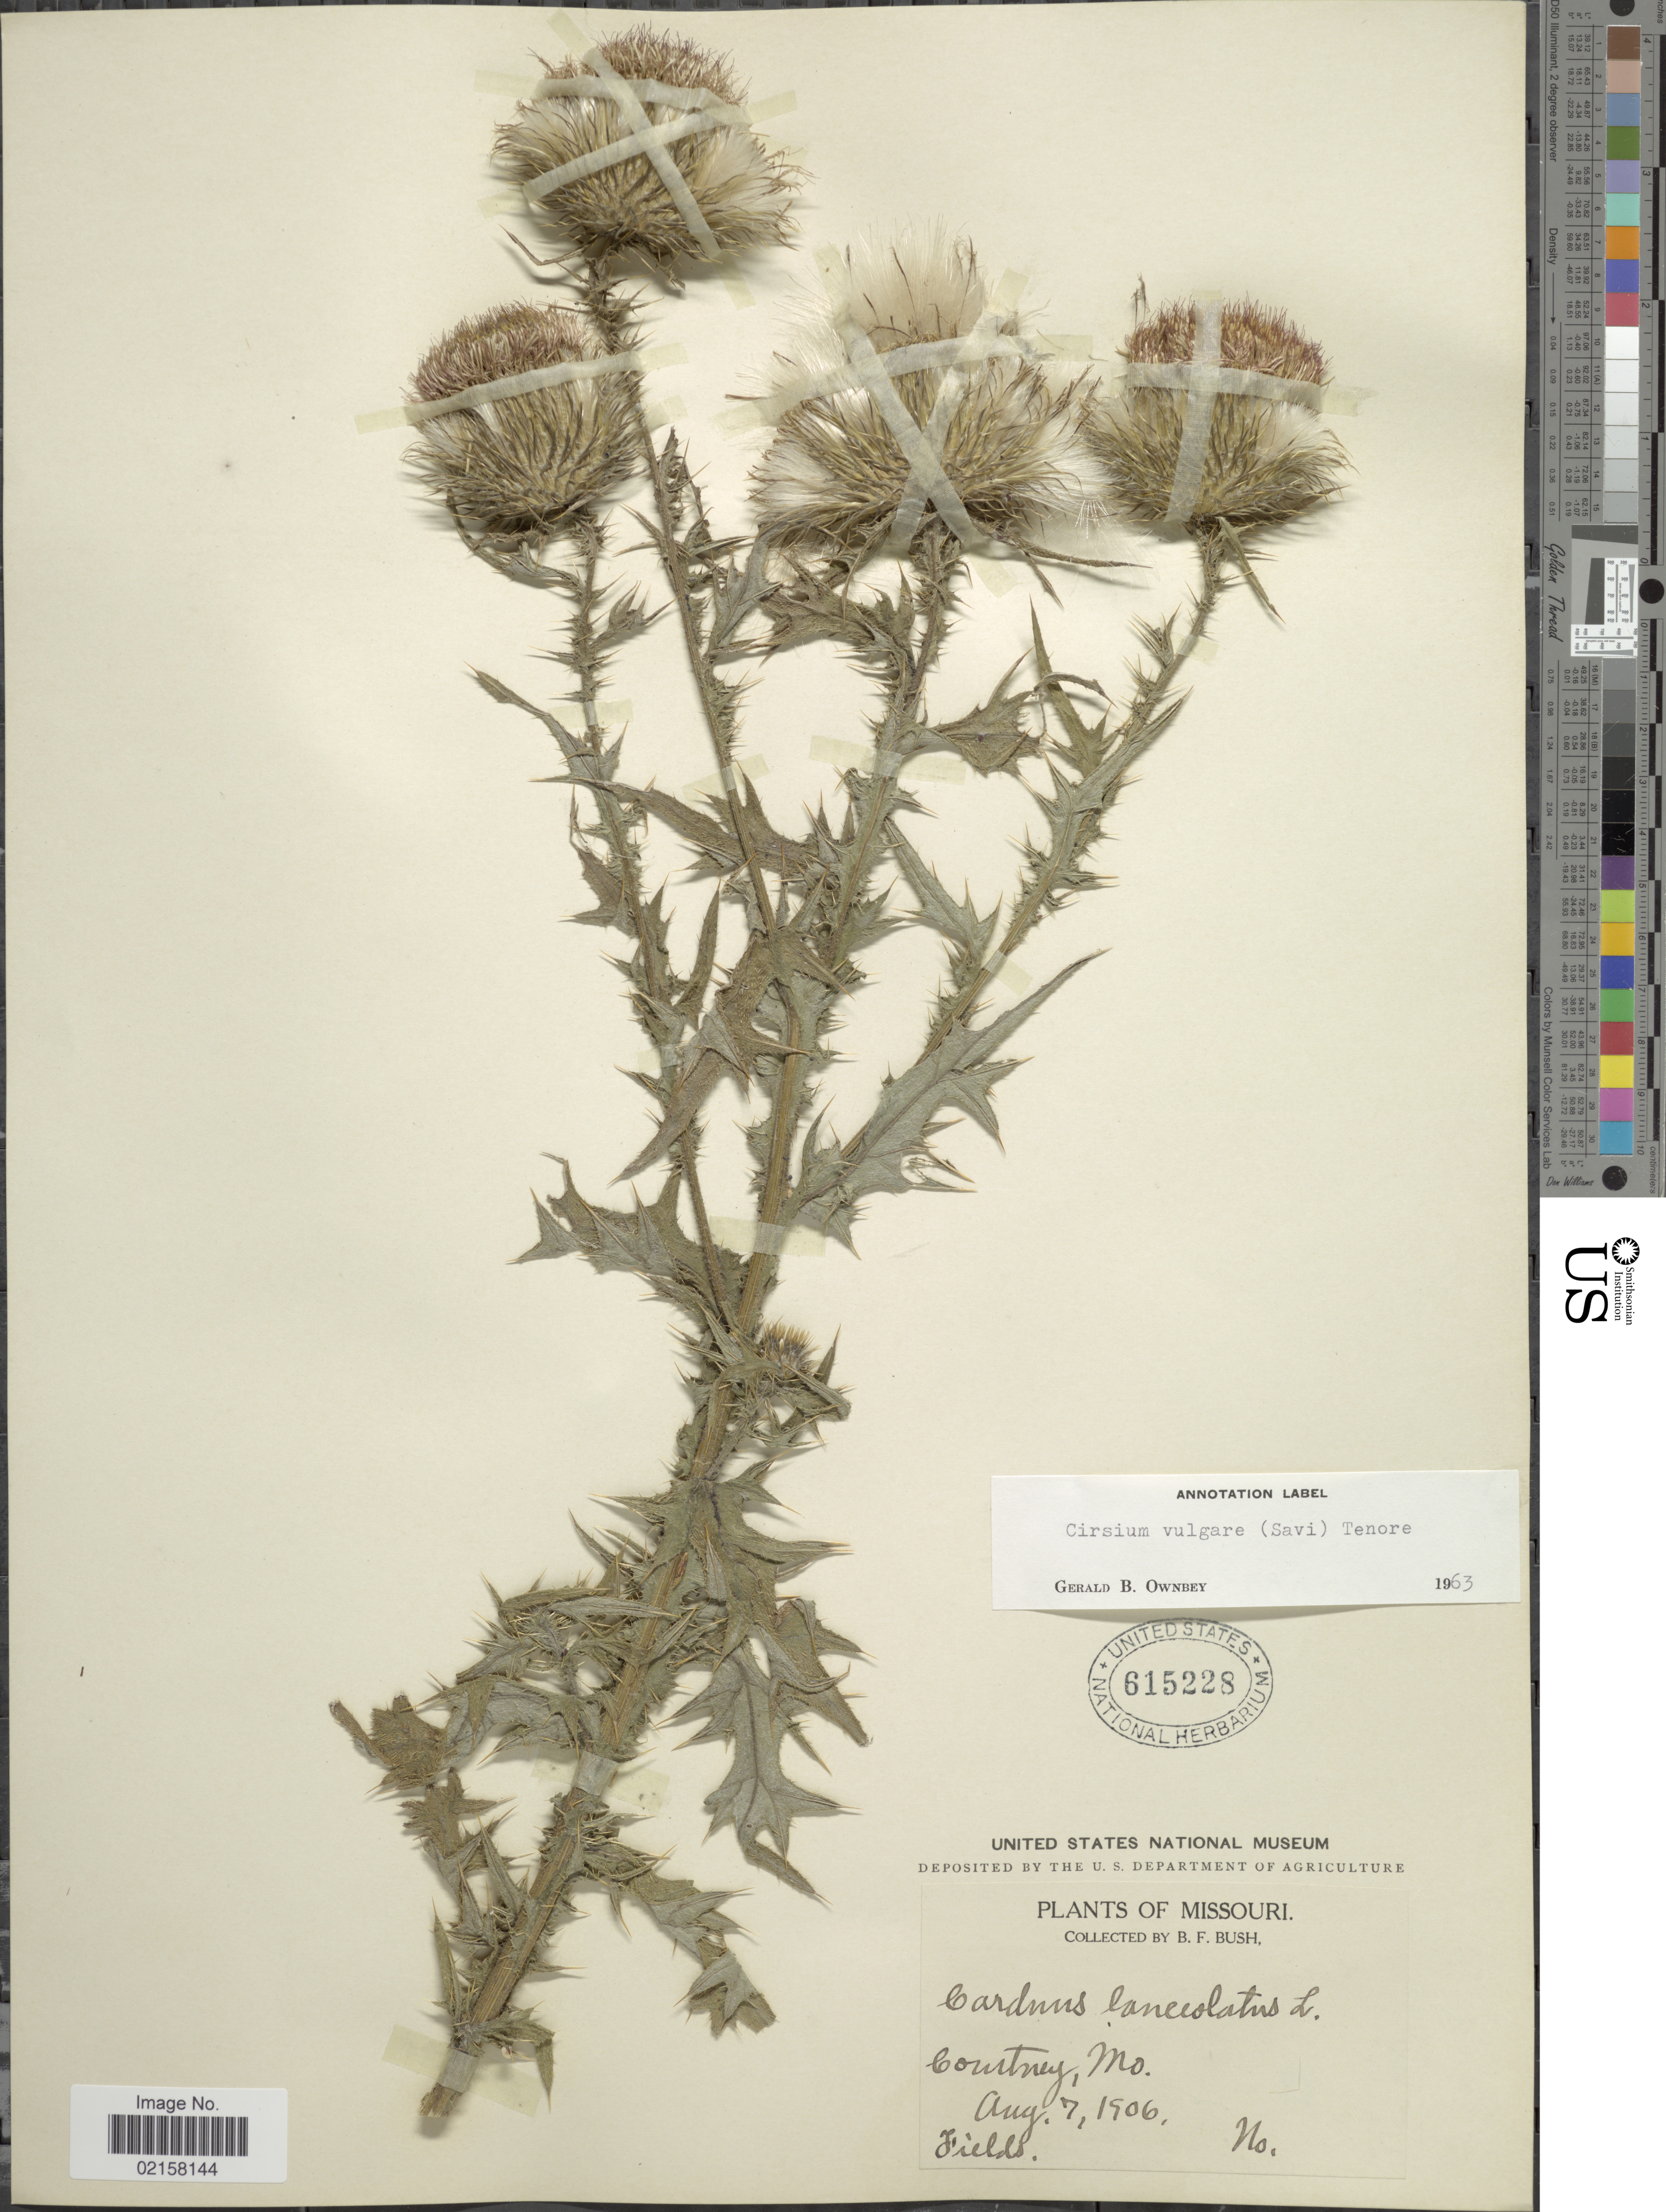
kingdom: Plantae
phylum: Tracheophyta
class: Magnoliopsida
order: Asterales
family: Asteraceae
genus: Cirsium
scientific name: Cirsium vulgare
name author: (Savi) Ten.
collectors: B. F. Bush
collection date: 1906-08-07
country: United States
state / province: Missouri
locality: Courtney, fields.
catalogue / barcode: US 615228